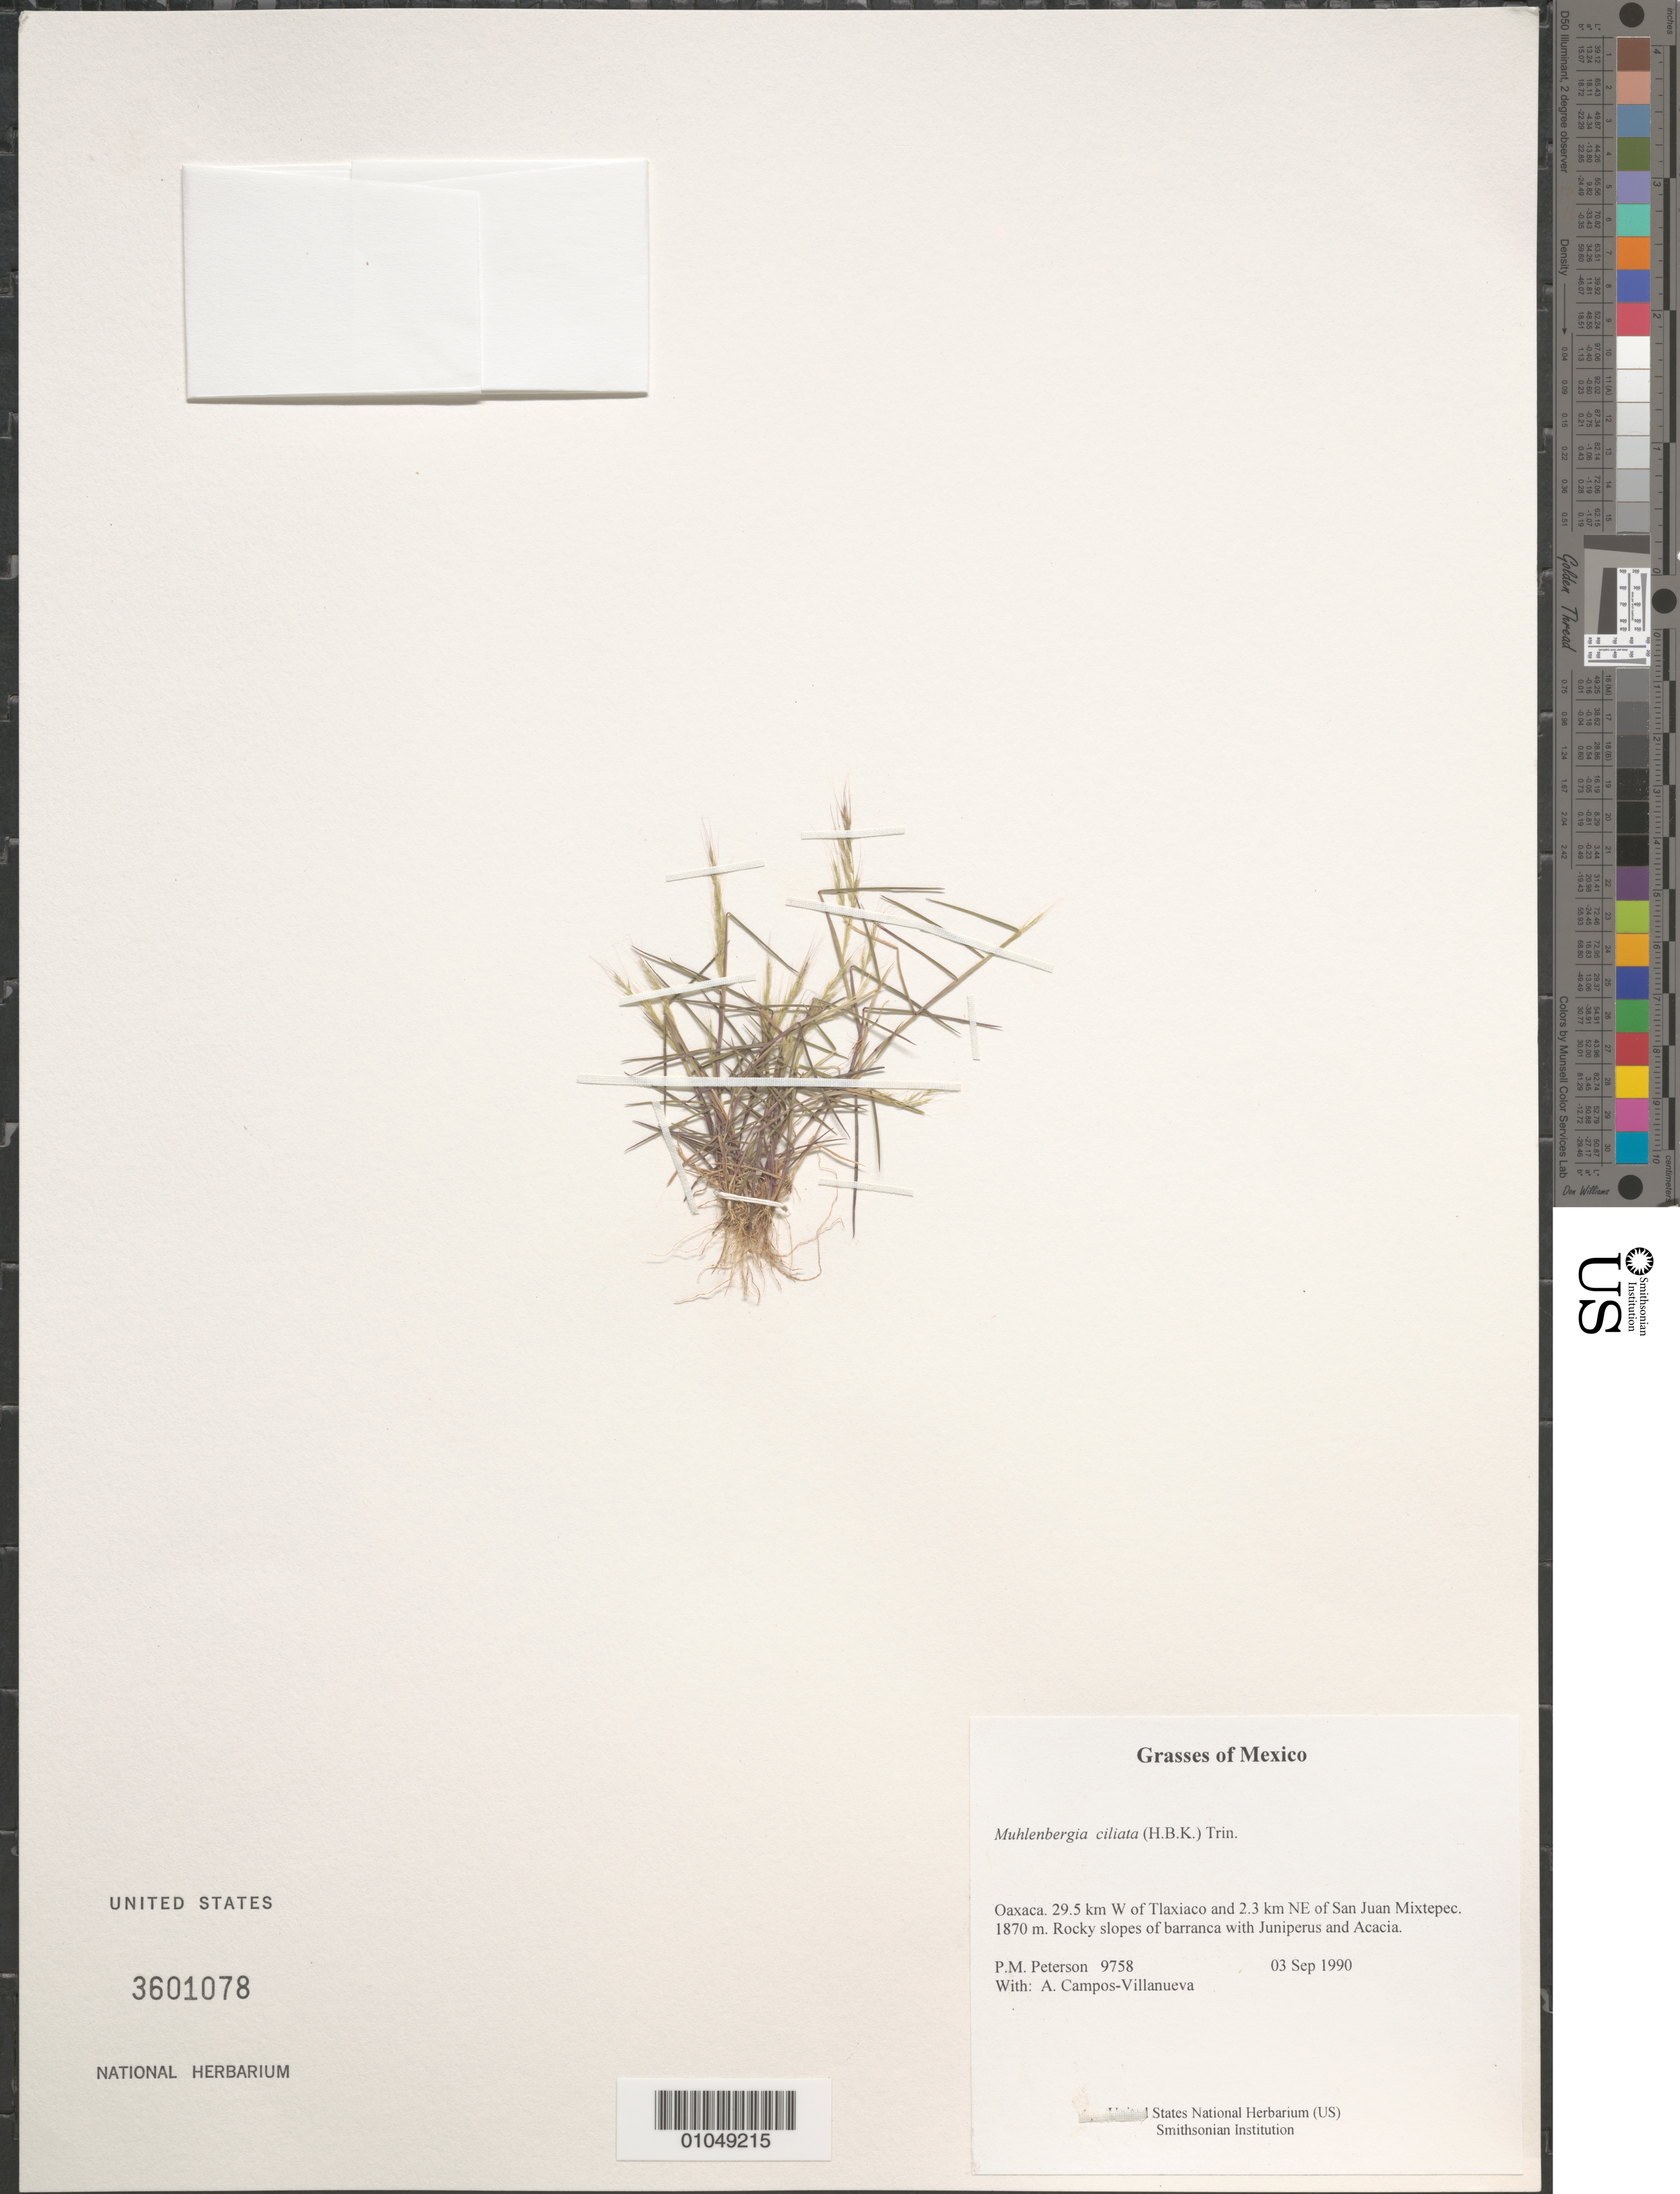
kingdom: Plantae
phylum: Tracheophyta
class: Liliopsida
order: Poales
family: Poaceae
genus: Muhlenbergia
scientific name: Muhlenbergia ciliata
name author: (Kunth) Trin.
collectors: P. M. Peterson & A. Campos-Villanueva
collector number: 09758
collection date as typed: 03 Sep 1990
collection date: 1990-09-03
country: Mexico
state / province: Oaxaca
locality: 29.5 km W of Tlaxiaco and 2.3 km NE of San Juan Mixtepec.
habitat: Rocky slopes of barranca with Juniperus and Acacia.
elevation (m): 1870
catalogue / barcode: US 3601078